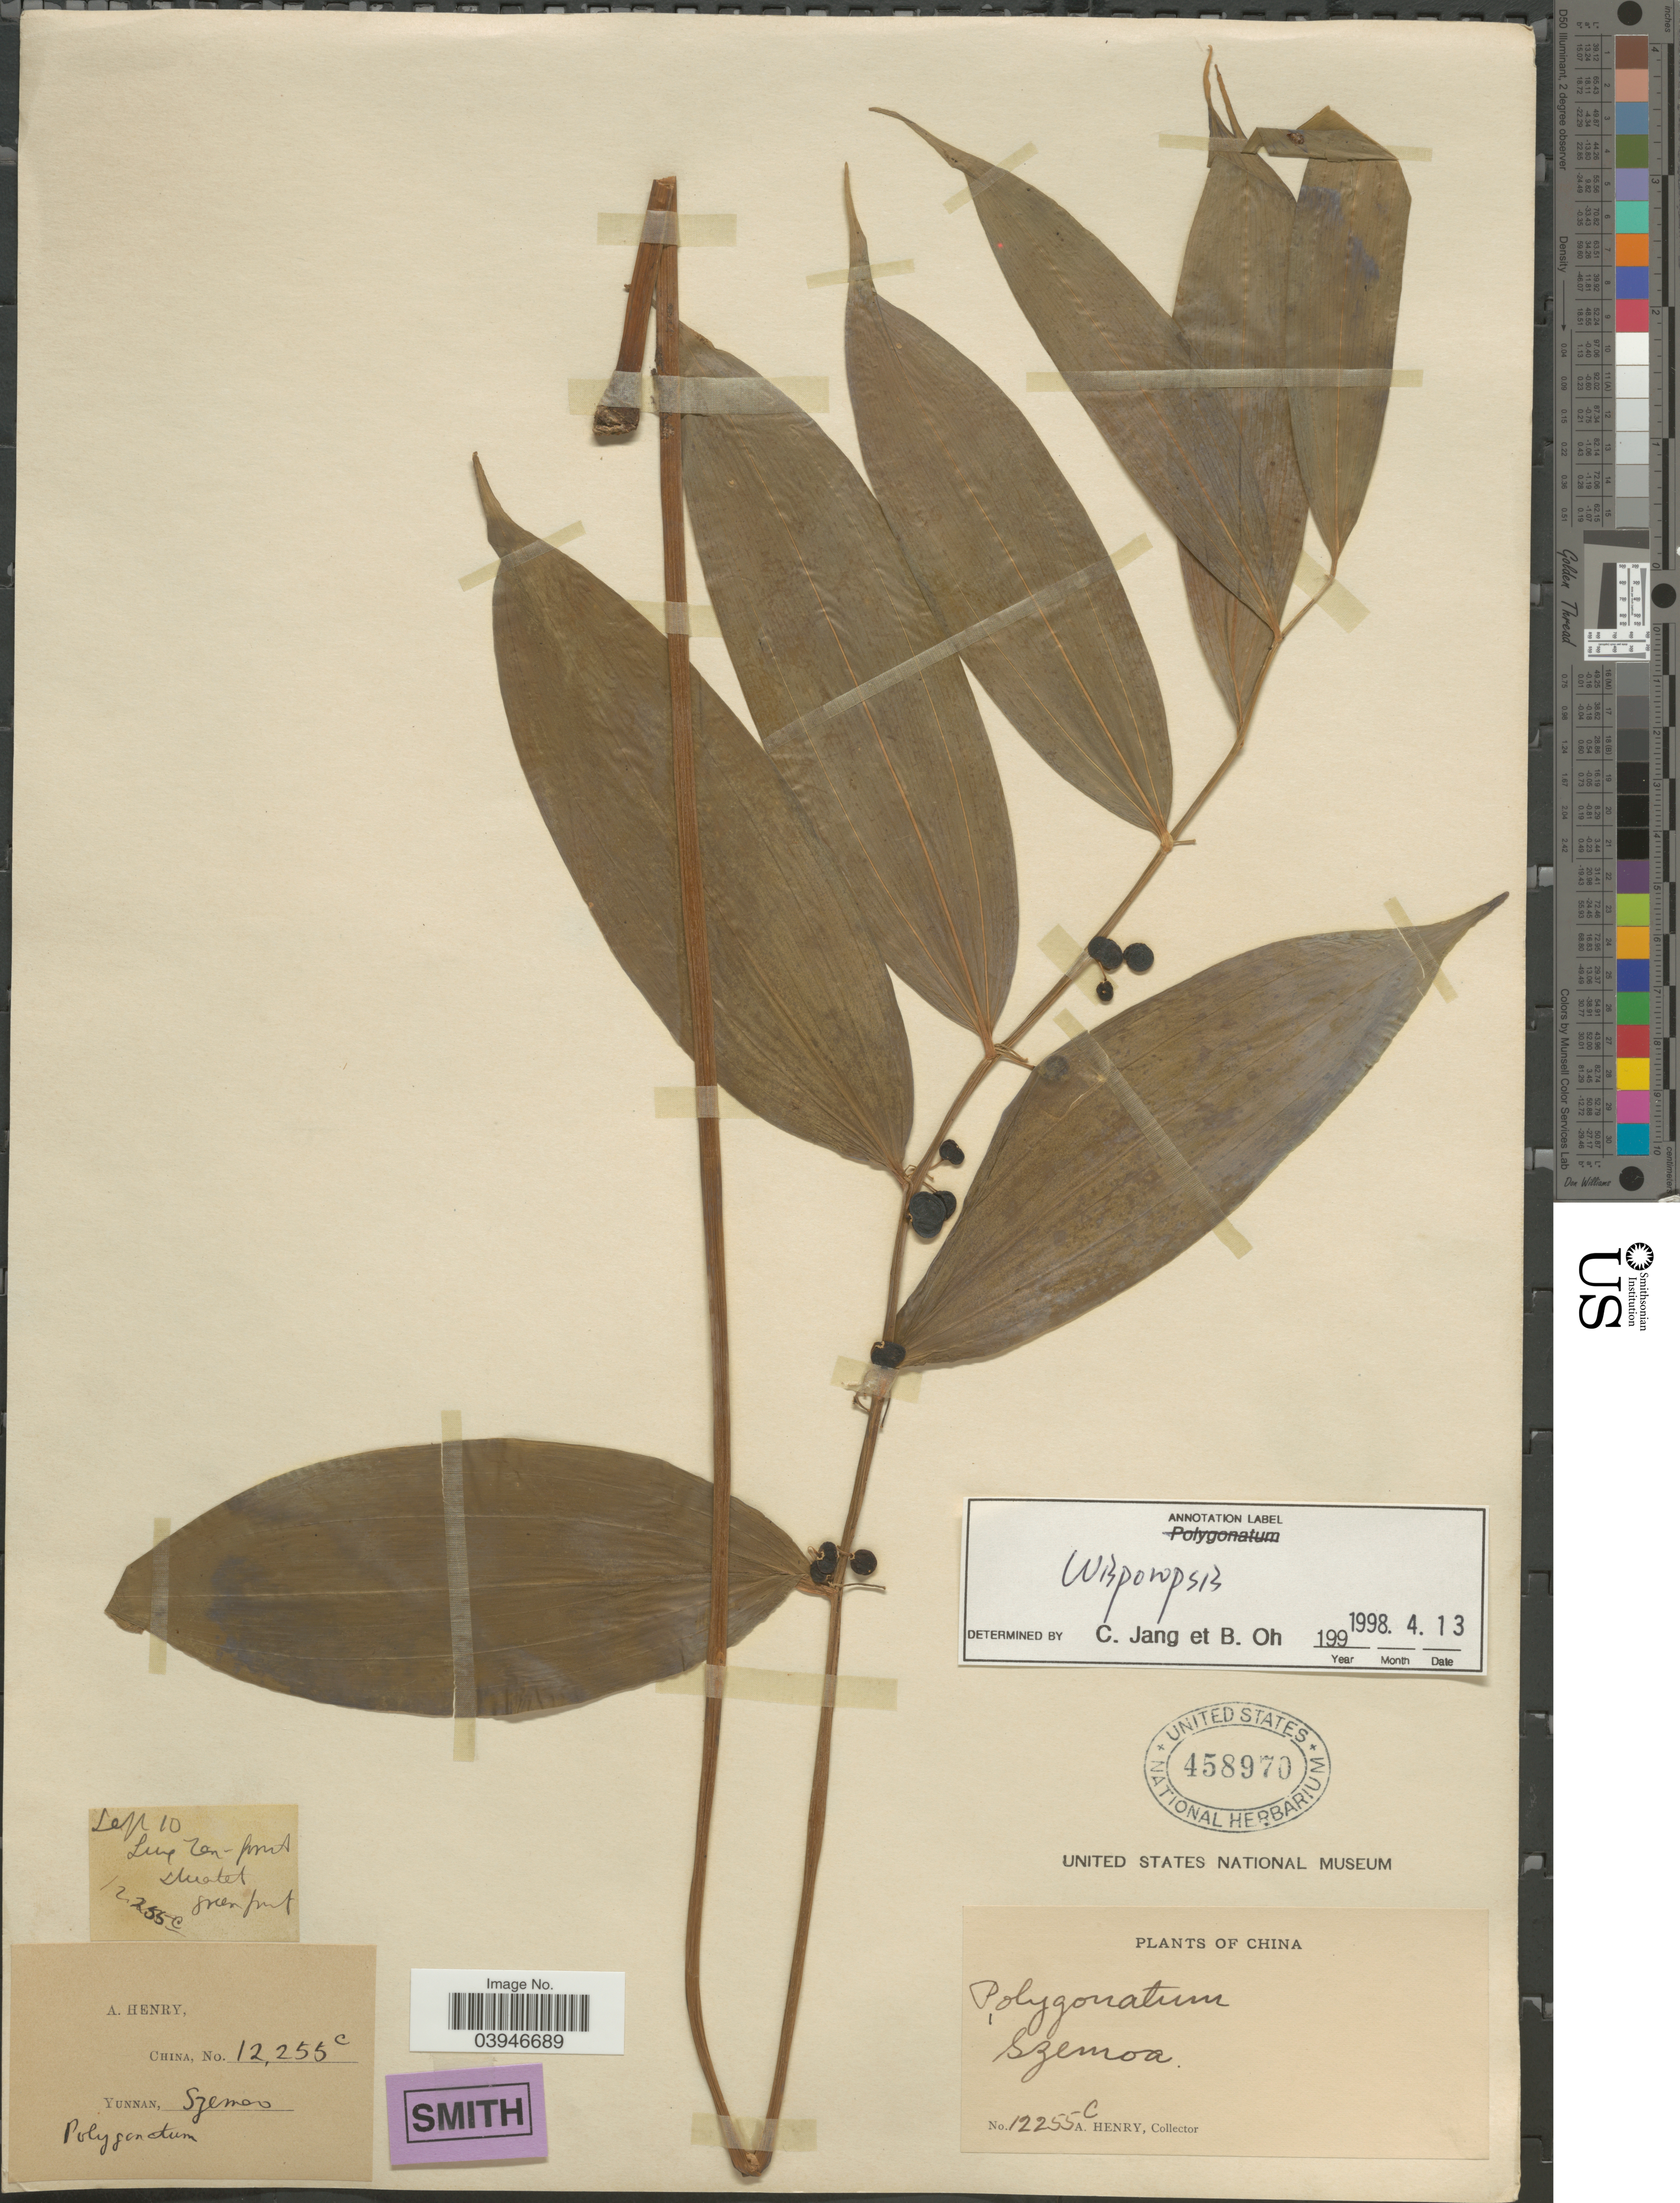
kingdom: Plantae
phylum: Tracheophyta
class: Liliopsida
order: Liliales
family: Liliaceae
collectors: A. Henry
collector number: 12255 C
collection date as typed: Transcribed d/m/y: /9/10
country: China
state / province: Yunnan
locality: Szemoa.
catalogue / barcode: US 458970